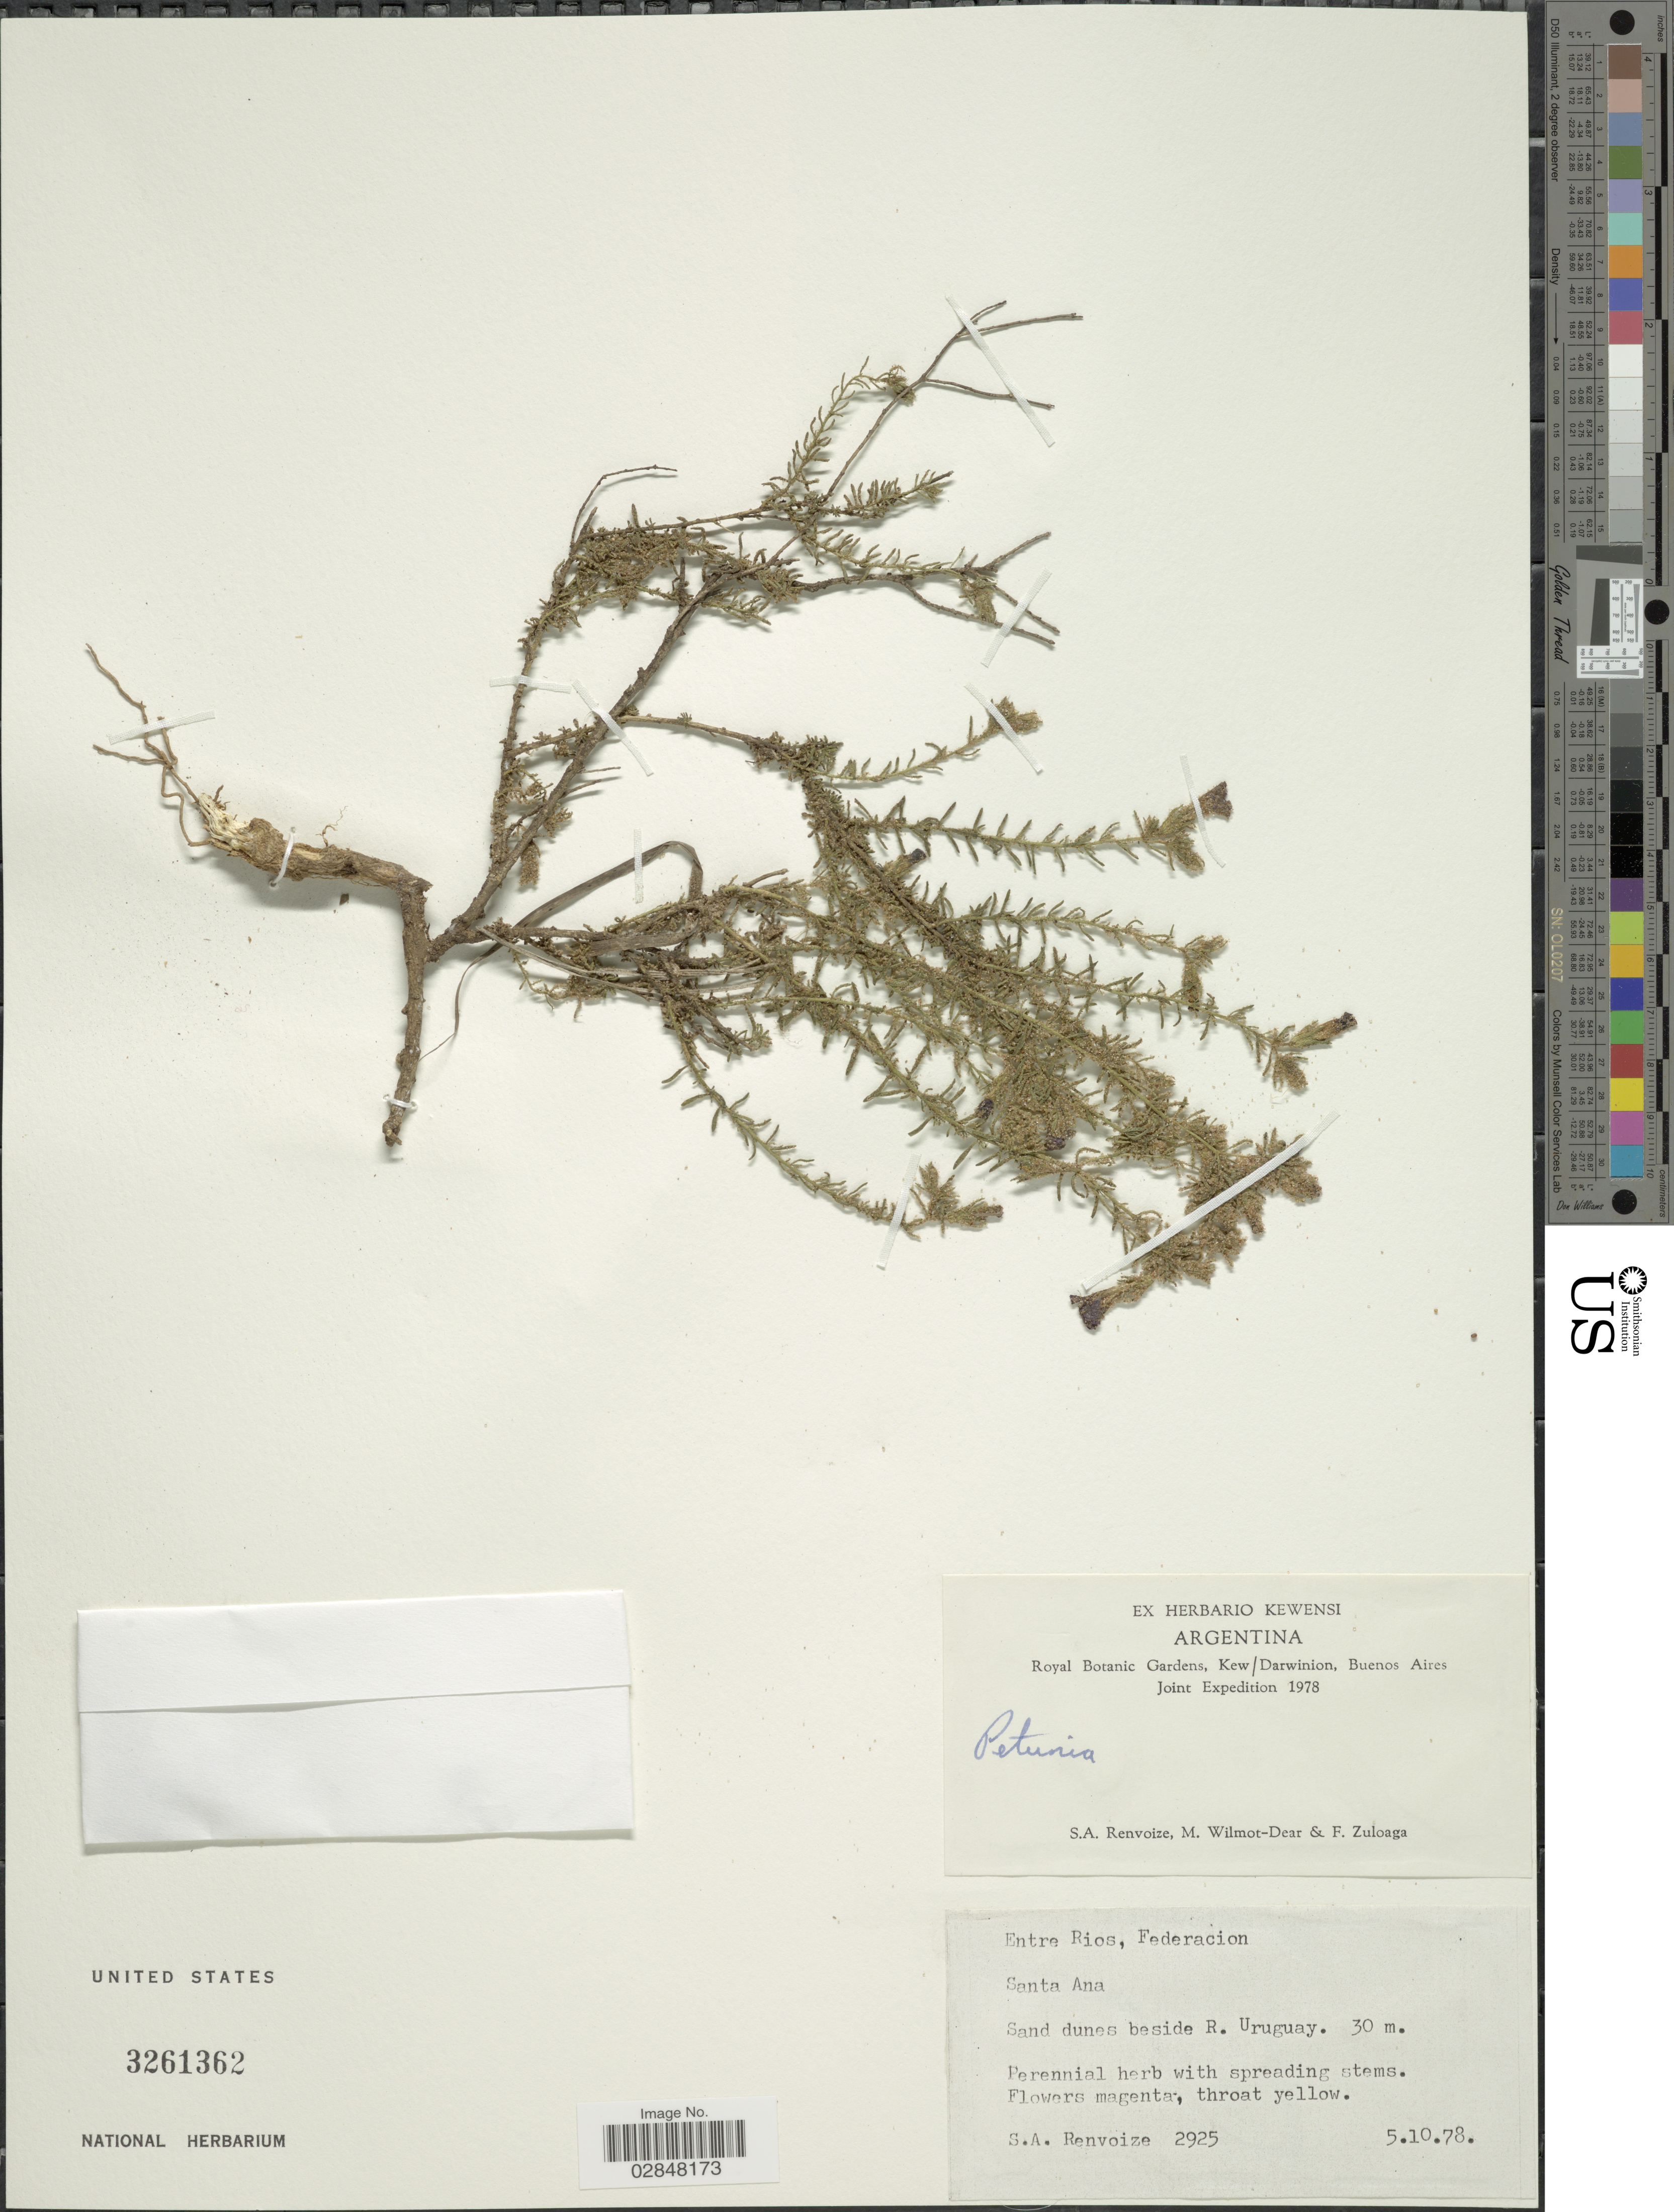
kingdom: Plantae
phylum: Tracheophyta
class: Magnoliopsida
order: Solanales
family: Solanaceae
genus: Petunia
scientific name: Petunia sp.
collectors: S. A. Renvoize, M. Wilmot-Dear & F. Zuloaga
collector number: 2925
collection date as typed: Transcribed d/m/y: 5/10/78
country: Argentina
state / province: Entre Rios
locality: Federacion. Santa Ana. Sand dunes beside R. Uruguay.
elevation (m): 30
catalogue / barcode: US 3261362